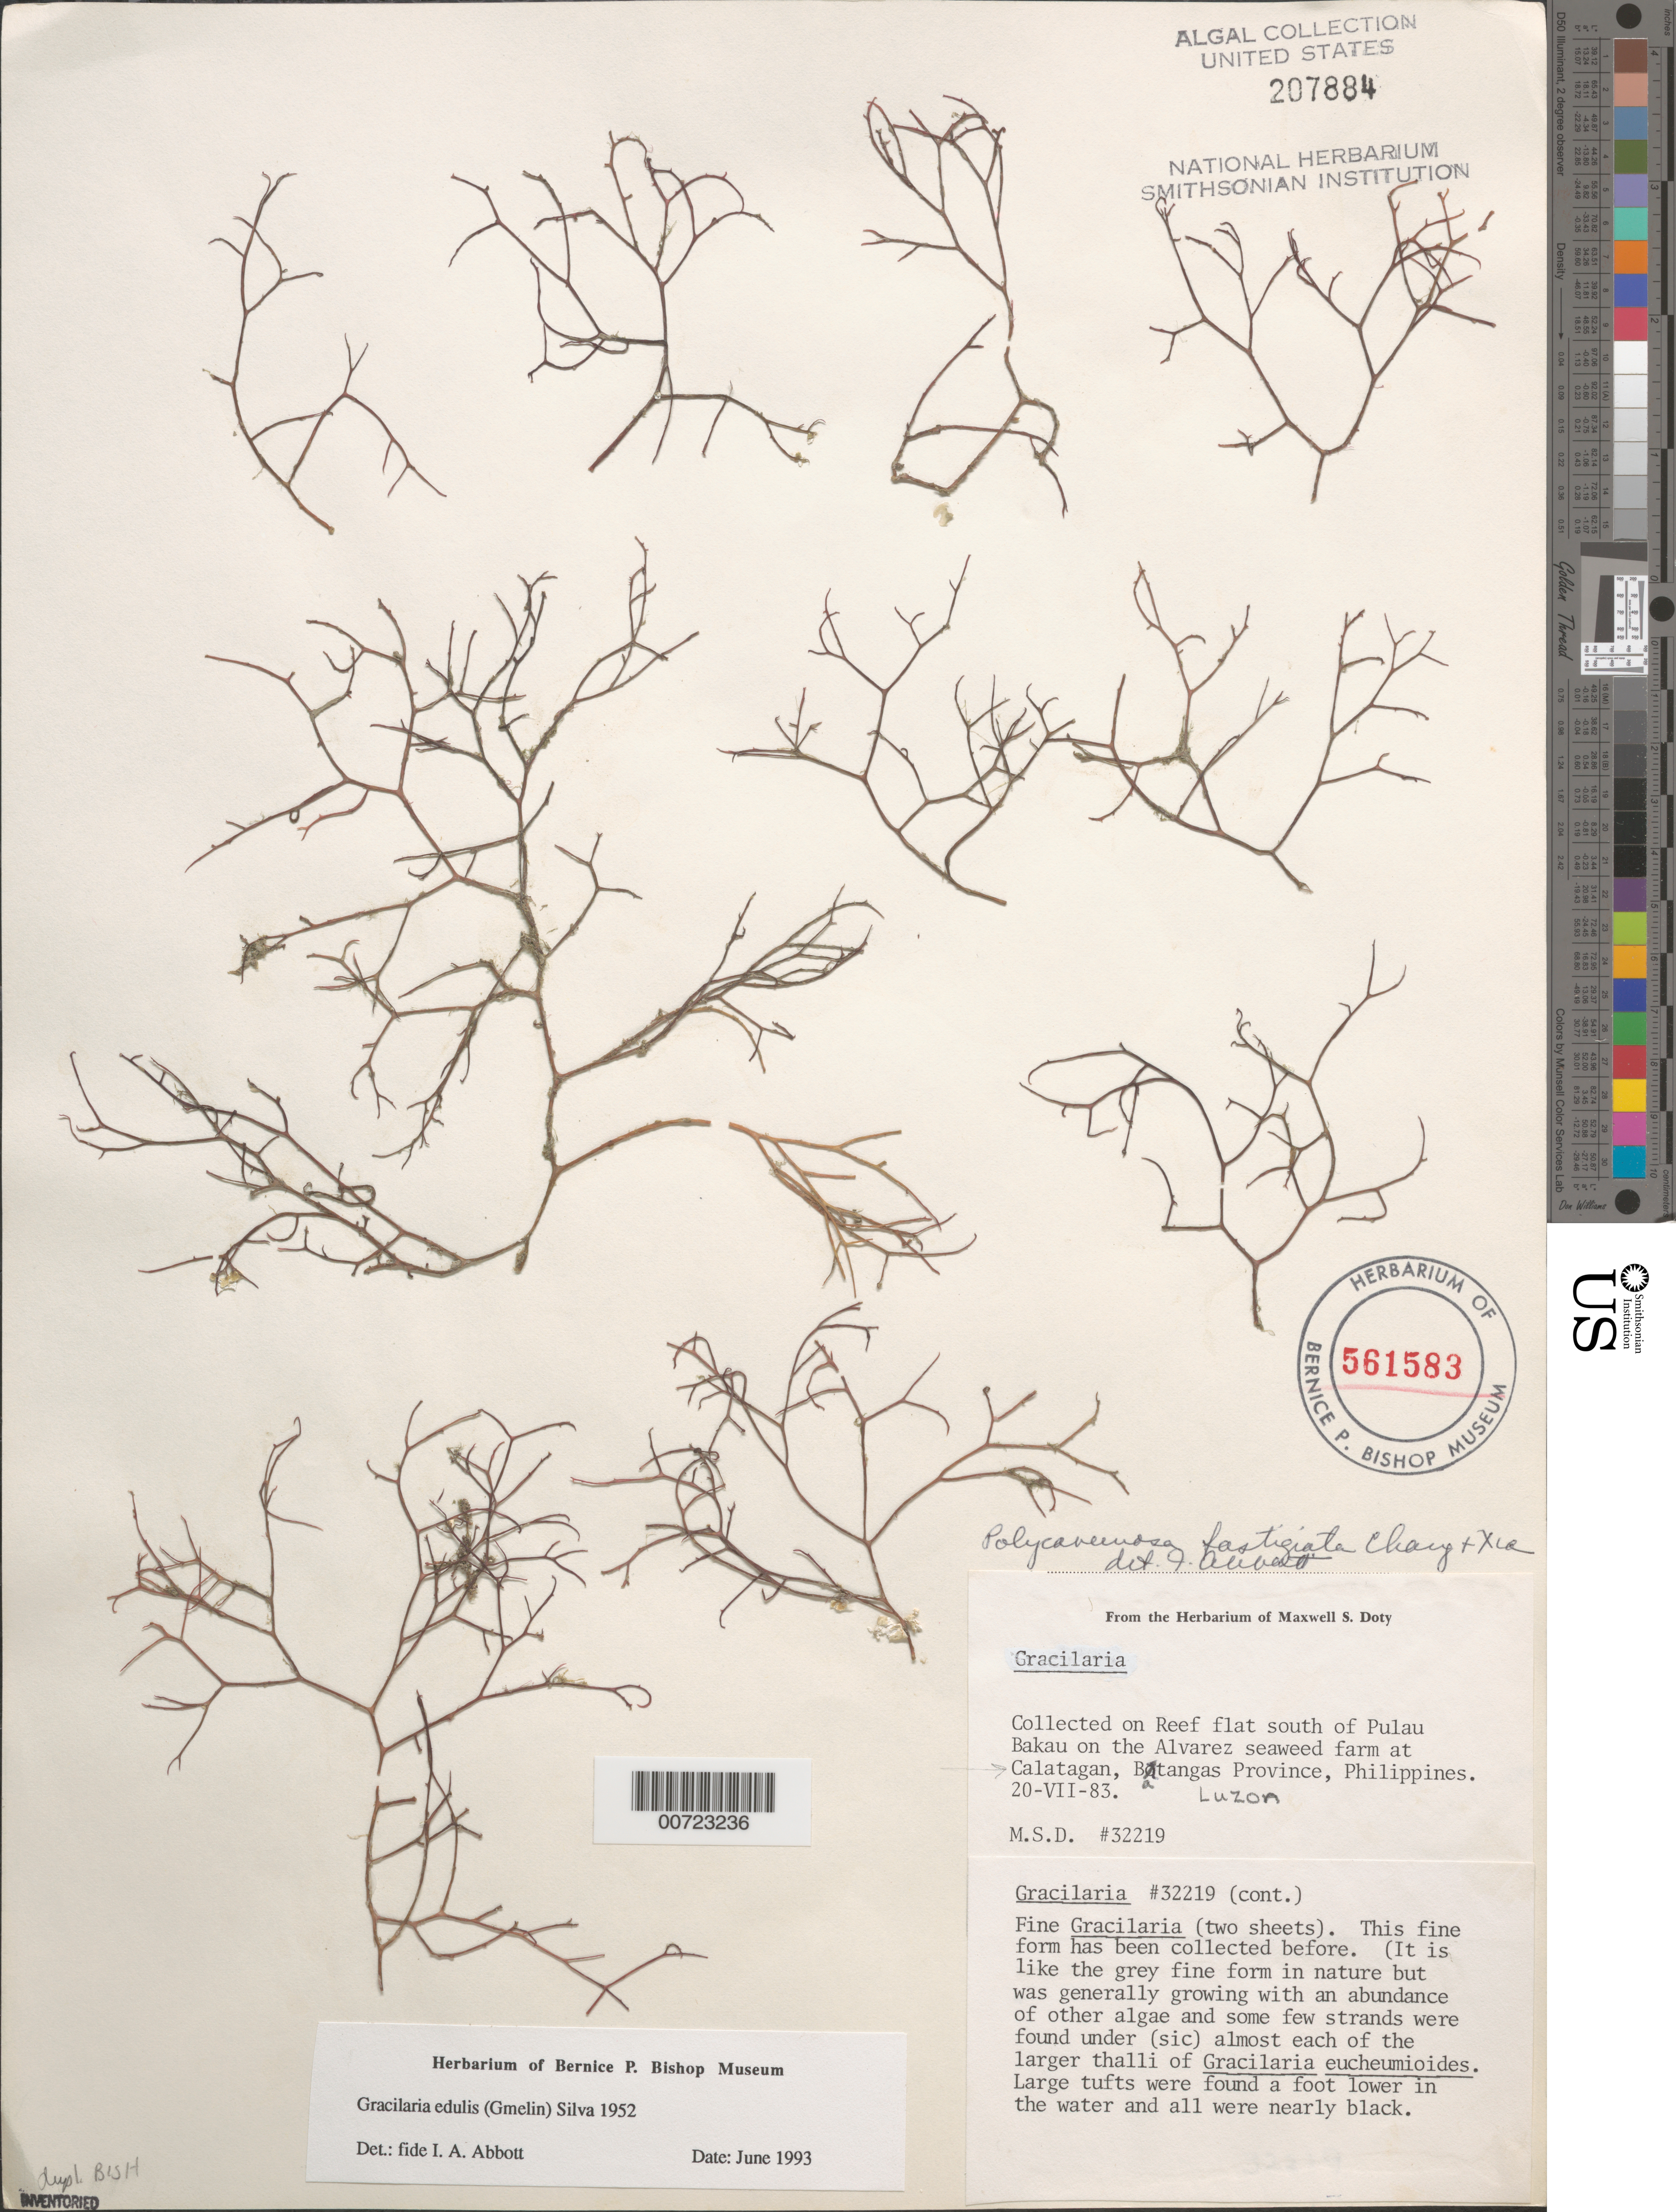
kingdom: Plantae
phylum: Rhodophyta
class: Florideophyceae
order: Gracilariales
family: Gracilariaceae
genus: Gracilaria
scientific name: Gracilaria edulis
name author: (S.G. Gmel.) P.C. Silva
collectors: M. S.Doty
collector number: MSD 32219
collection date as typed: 20 Jul 1983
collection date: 1983-07-20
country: Philippines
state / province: Calabarzon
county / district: Batangas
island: Luzon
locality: Reef flat south of Pulau Bakau, Alvarez seaweed farm, Calatagan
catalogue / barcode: US 207884